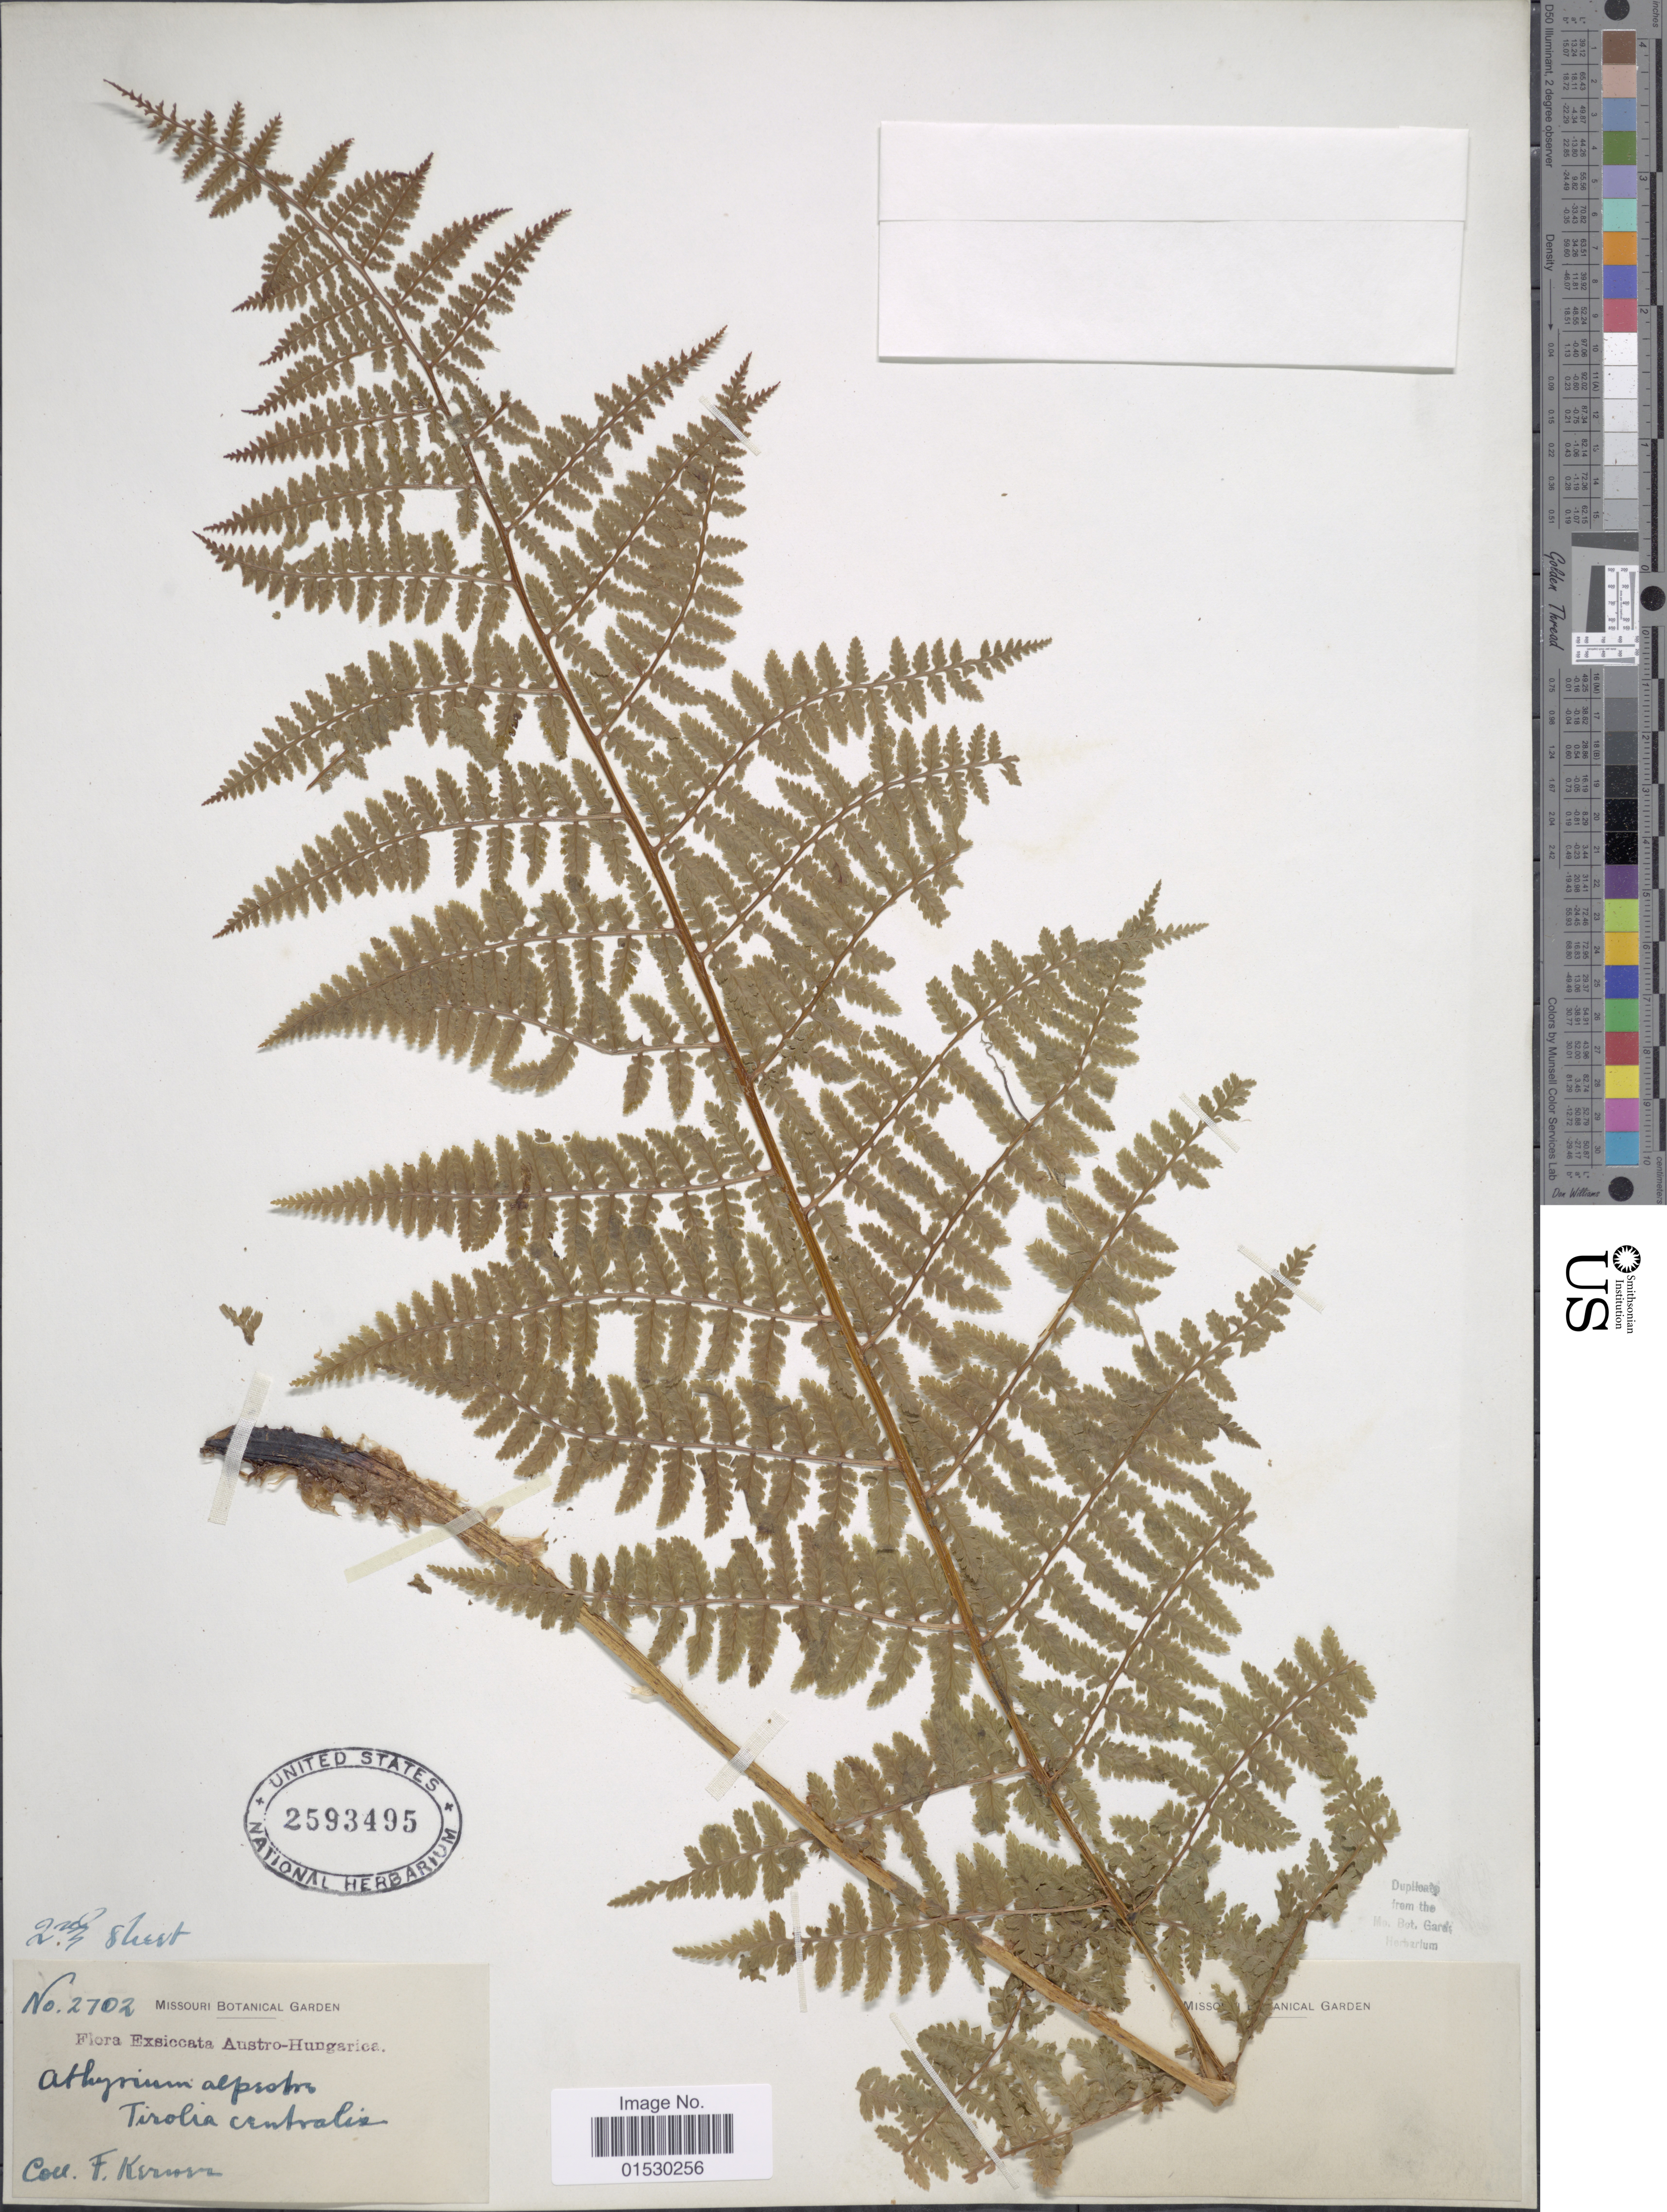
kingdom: Plantae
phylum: Tracheophyta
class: Polypodiopsida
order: Polypodiales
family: Athyriaceae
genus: Athyrium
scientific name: Athyrium alpestre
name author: (Hoppe) Rylands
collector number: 2702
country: Austria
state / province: Tirol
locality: Exsiccata Austro - Hungarica, Tirolia centralise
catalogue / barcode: US 2593495